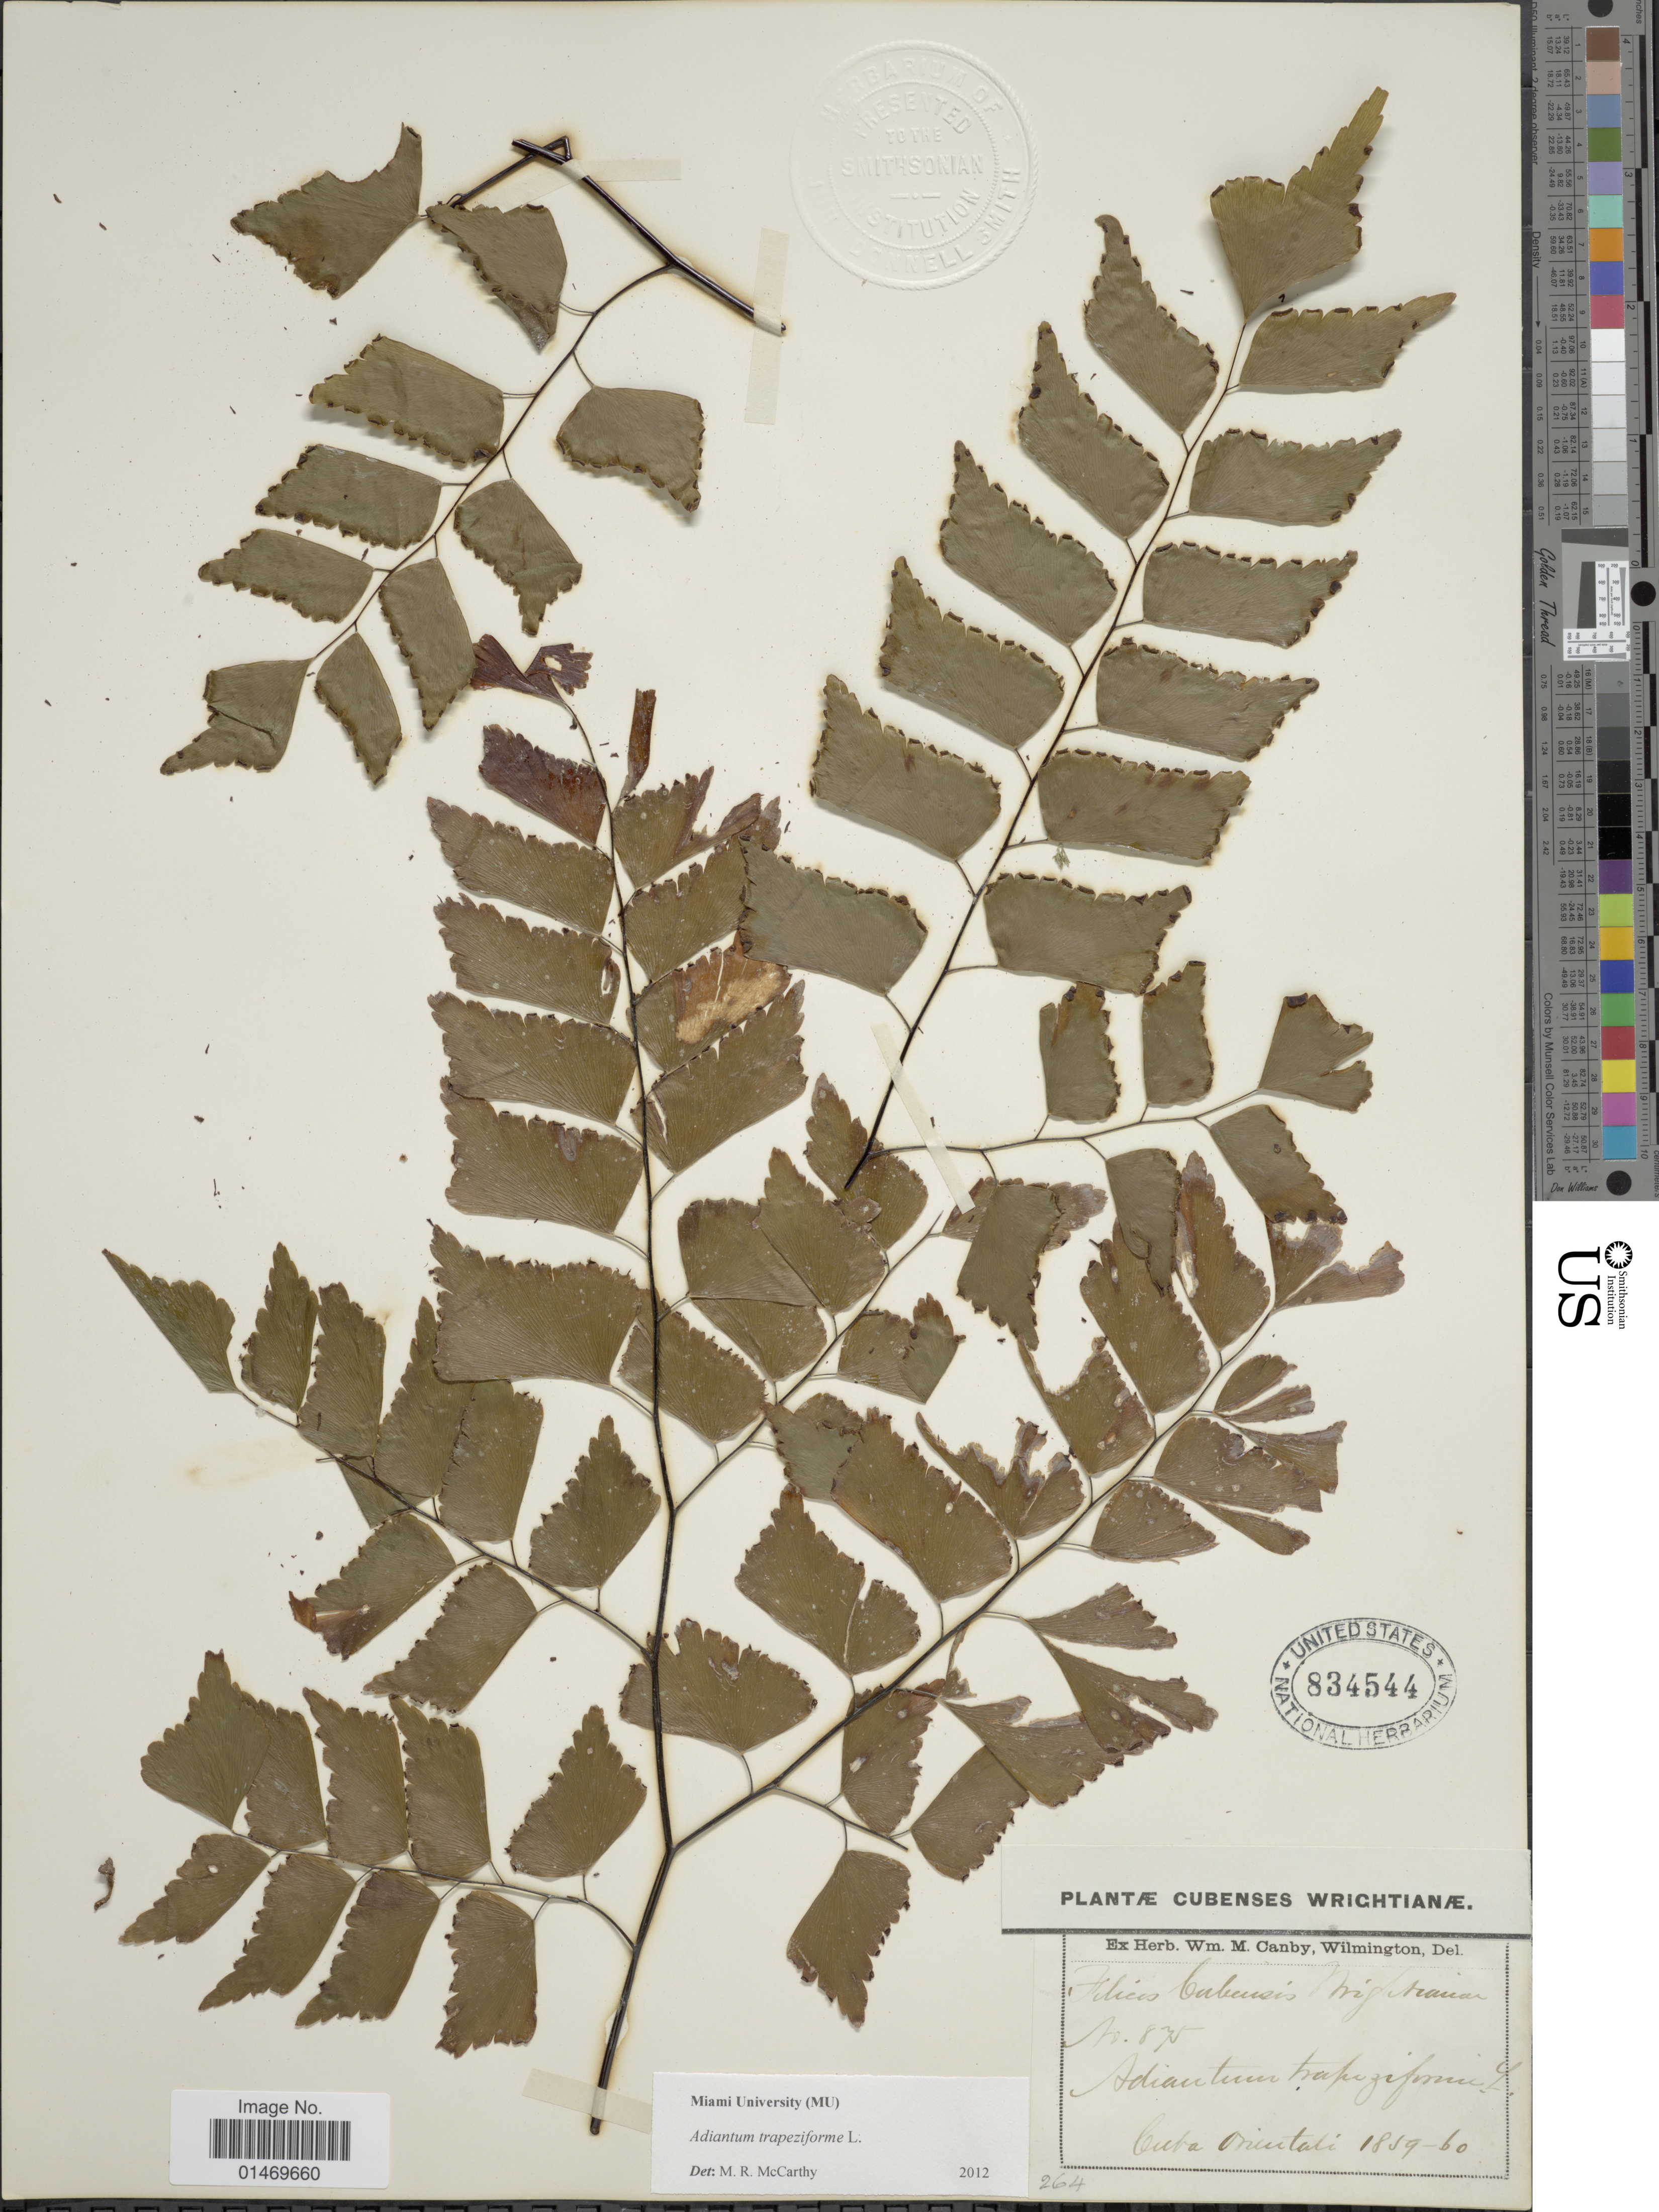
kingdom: Plantae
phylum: Tracheophyta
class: Polypodiopsida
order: Polypodiales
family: Pteridaceae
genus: Adiantum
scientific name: Adiantum trapeziforme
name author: L.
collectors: Wright, --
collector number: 875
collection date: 1859/1860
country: Cuba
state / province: Oriente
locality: Cuba-Oriente.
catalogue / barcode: US 834544